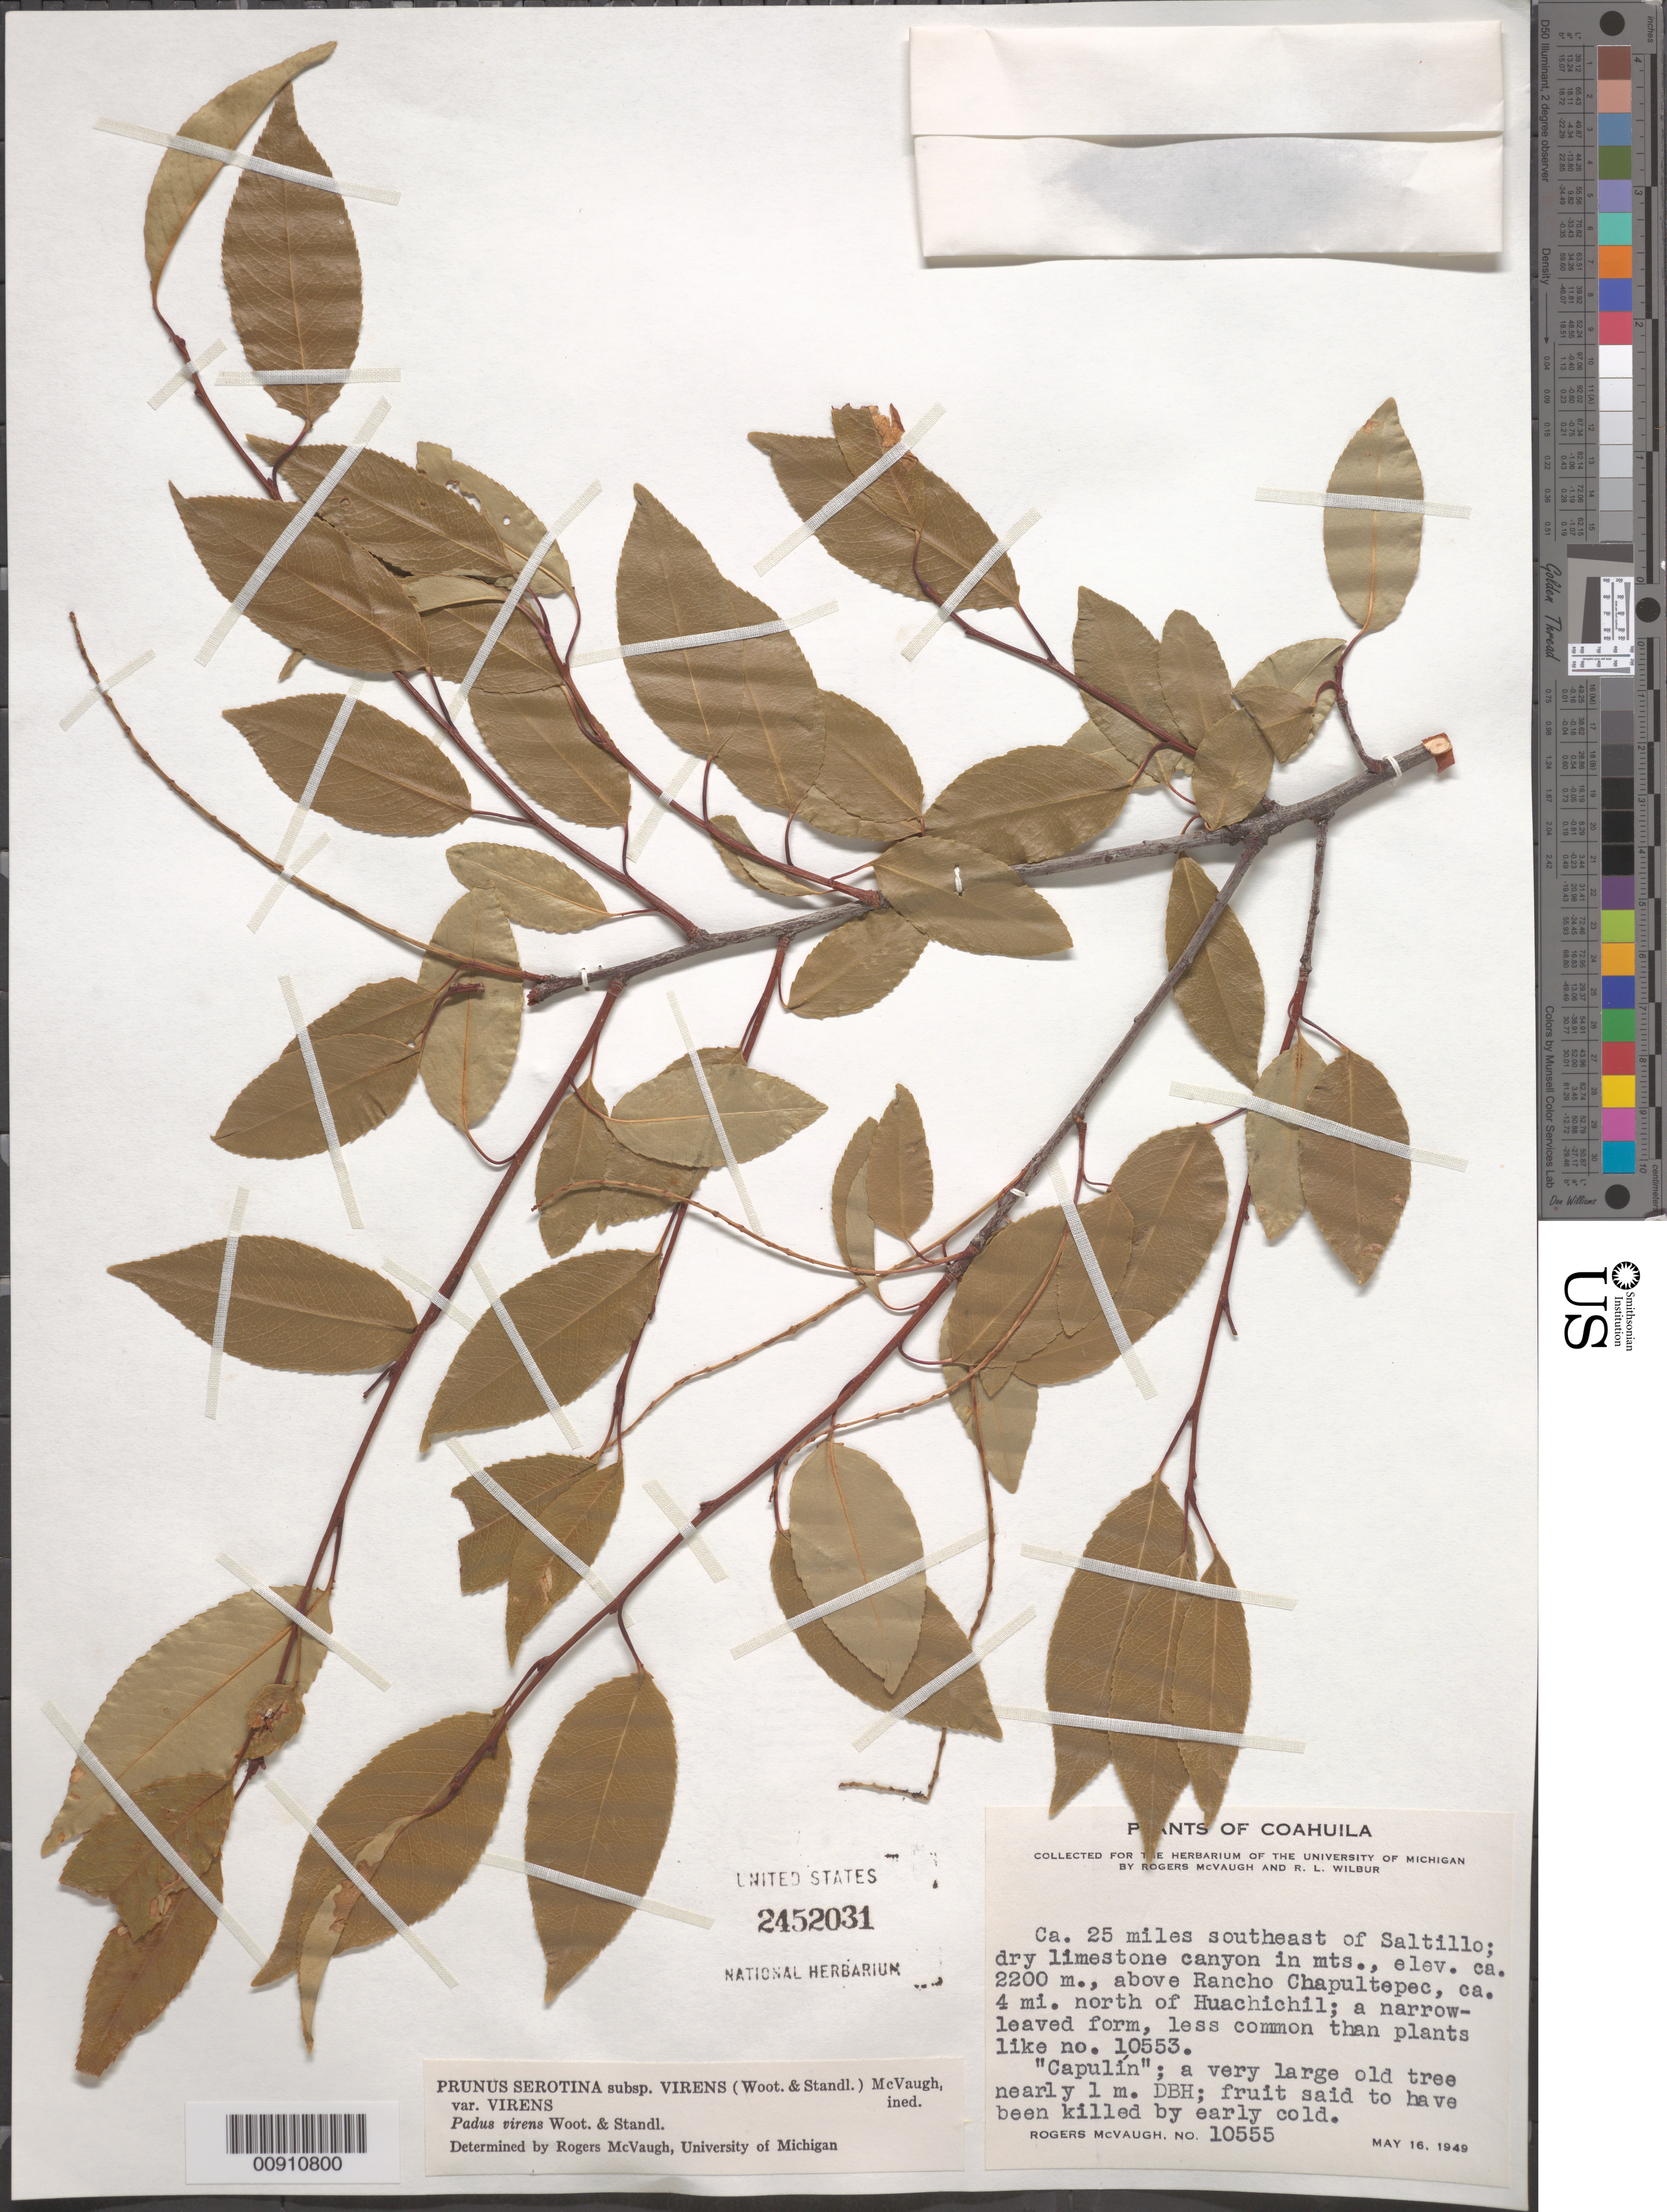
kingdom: Plantae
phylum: Tracheophyta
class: Magnoliopsida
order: Rosales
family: Rosaceae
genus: Prunus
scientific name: Prunus serotina var. rufula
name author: (Wooton & Standl.) McVaugh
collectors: R. McVaugh & R. L. Wilbur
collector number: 10555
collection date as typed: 16 May 1949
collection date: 1949-05-16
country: Mexico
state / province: Coahuila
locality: Ca. 25 miles southeast of Saltillo; above Rancho Chapultepec, ca. 4 mi. north of Huachichil.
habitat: Dry limestone canyon in mountains.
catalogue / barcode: US 2452031